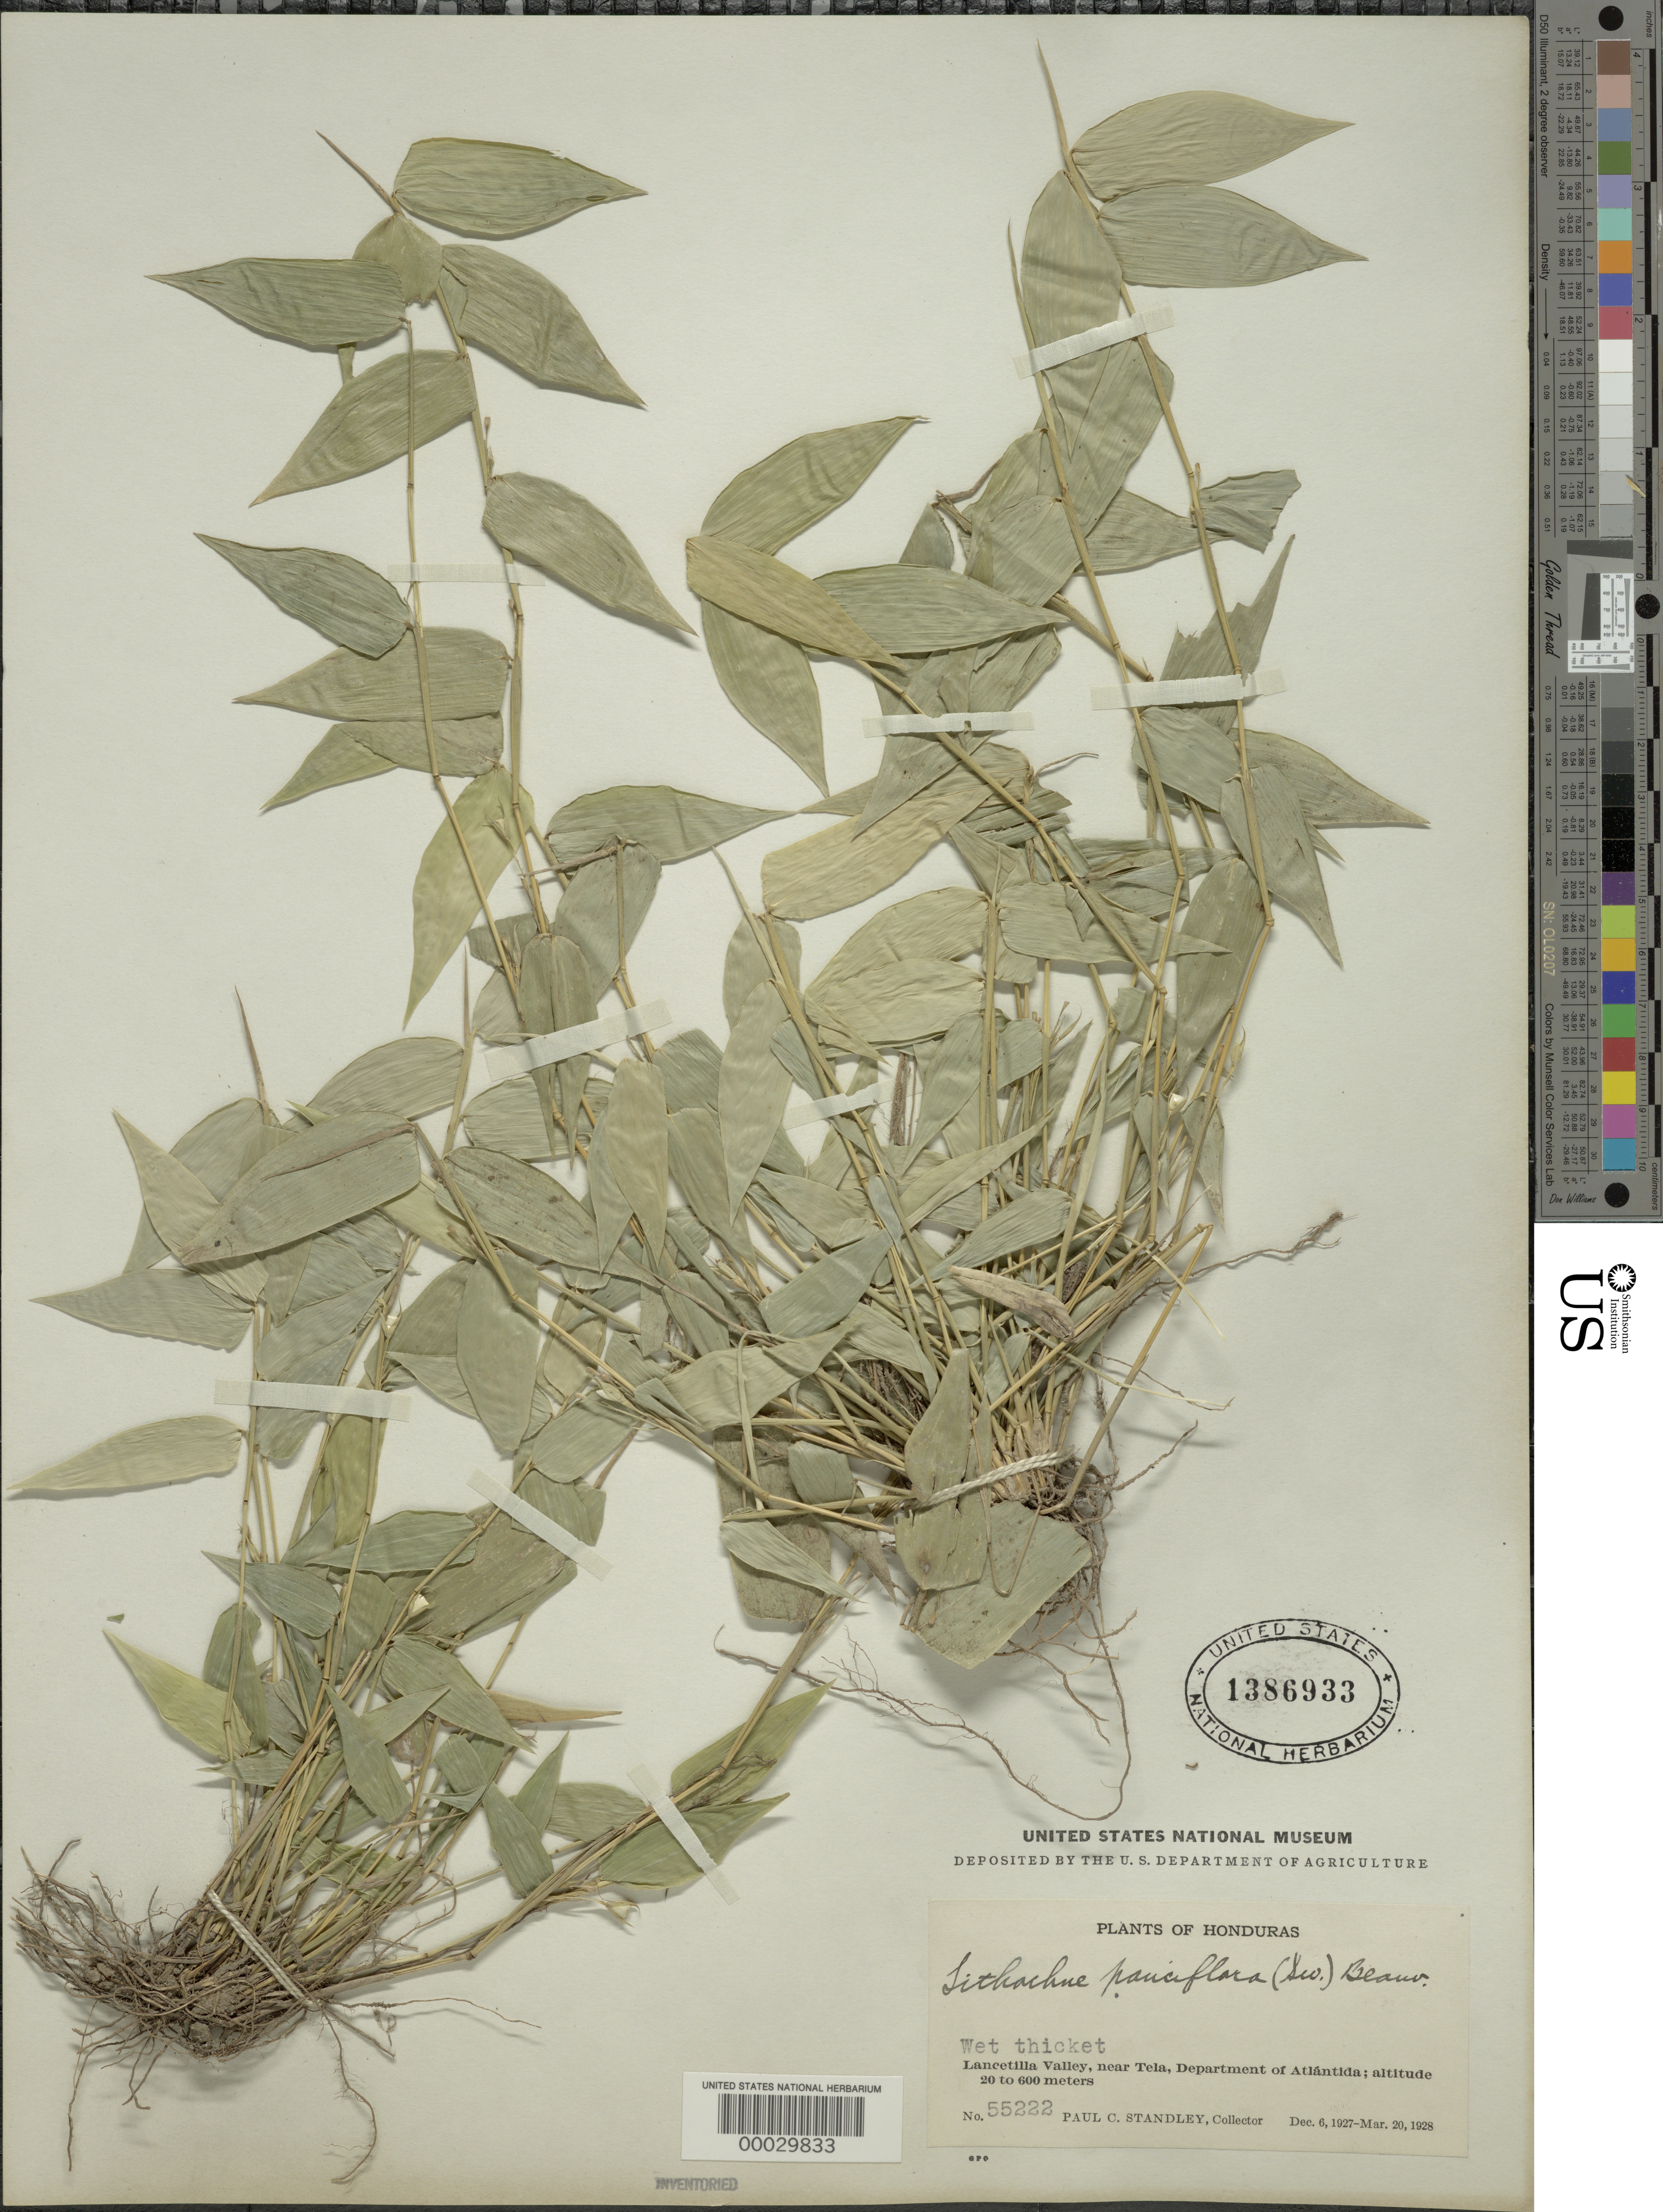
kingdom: Plantae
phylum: Tracheophyta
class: Liliopsida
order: Poales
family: Poaceae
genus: Lithachne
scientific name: Lithachne pauciflora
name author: (Sw.) P. Beauv.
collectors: P. C. Standley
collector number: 55222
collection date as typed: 06 Dec 1927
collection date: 1927-12-06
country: Honduras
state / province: Atlántida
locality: Lancetilla Valley, Tela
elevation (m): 20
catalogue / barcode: US 1386933